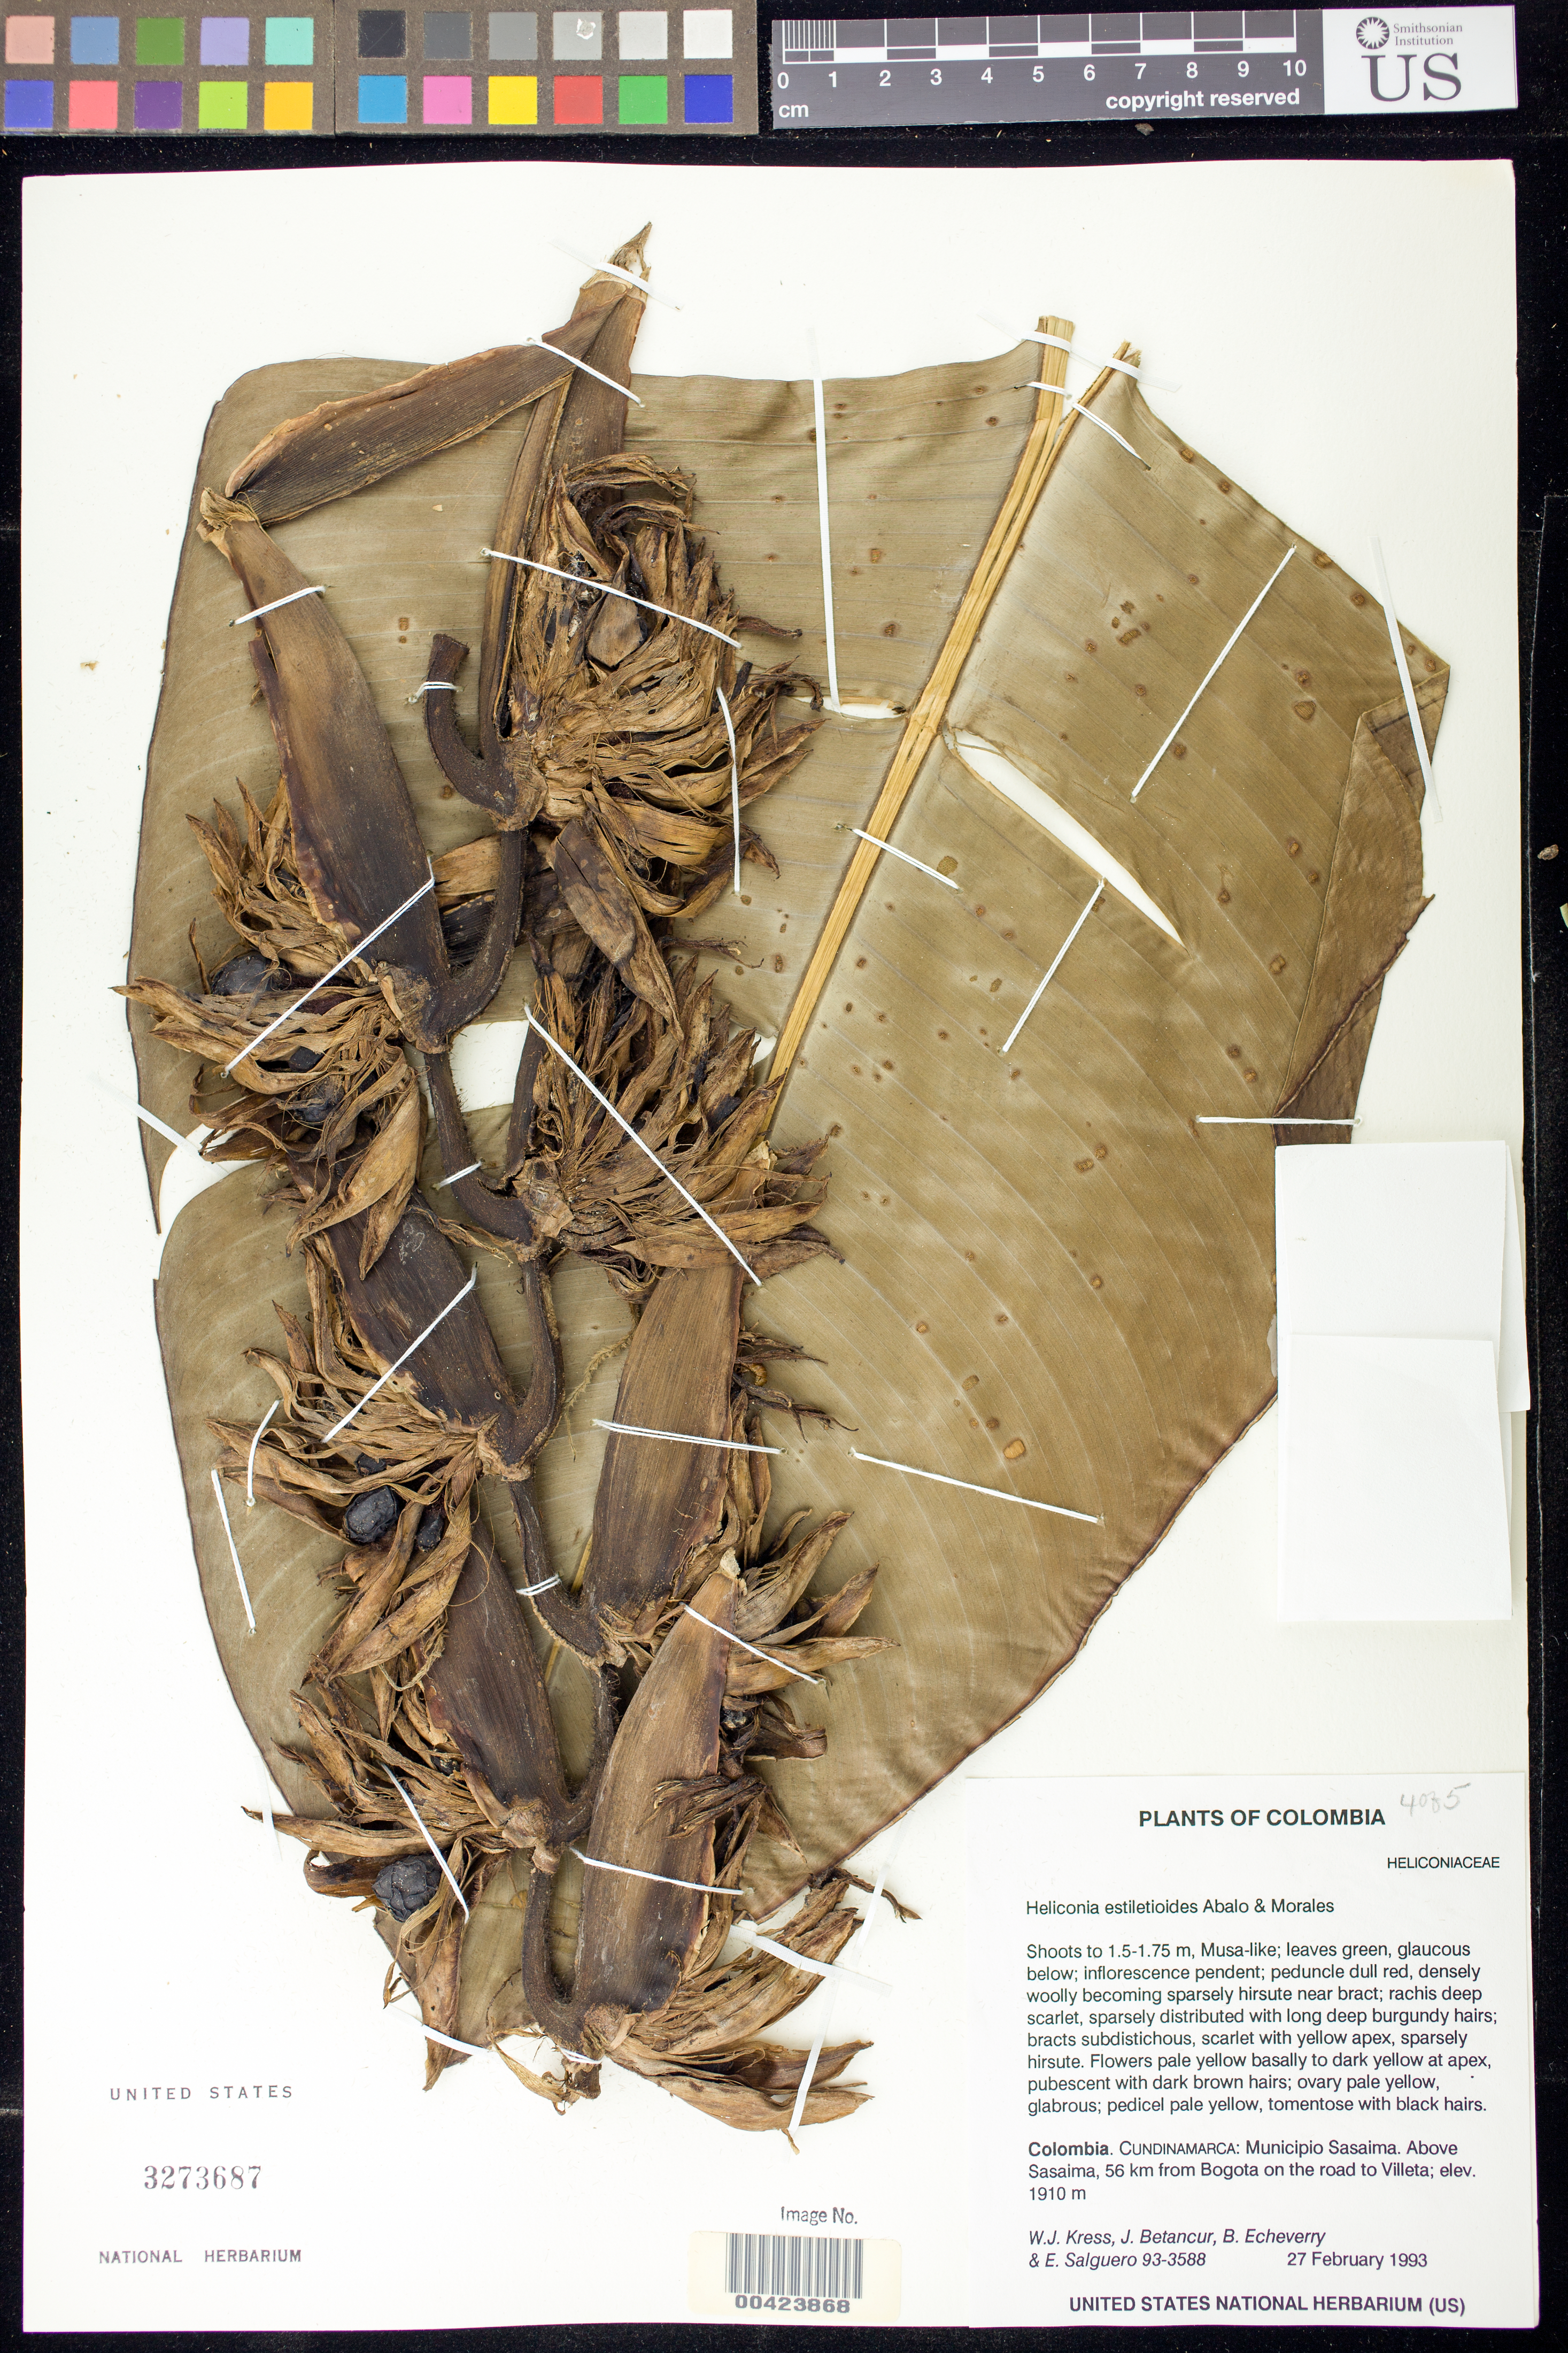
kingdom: Plantae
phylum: Tracheophyta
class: Liliopsida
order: Zingiberales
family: Heliconiaceae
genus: Heliconia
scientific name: Heliconia estiletioides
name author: Abalo & G. Morales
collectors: W. J. Kress, J. C. Betancur, B. Echeverry & E. Salguero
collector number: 93-3588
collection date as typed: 27 Feb 1993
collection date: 1993-02-27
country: Colombia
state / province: Cundinamarca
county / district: Sasaima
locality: Sasaima, above; 56 km from Bogota on road to Villeta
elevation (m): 1910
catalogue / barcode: US 3273687